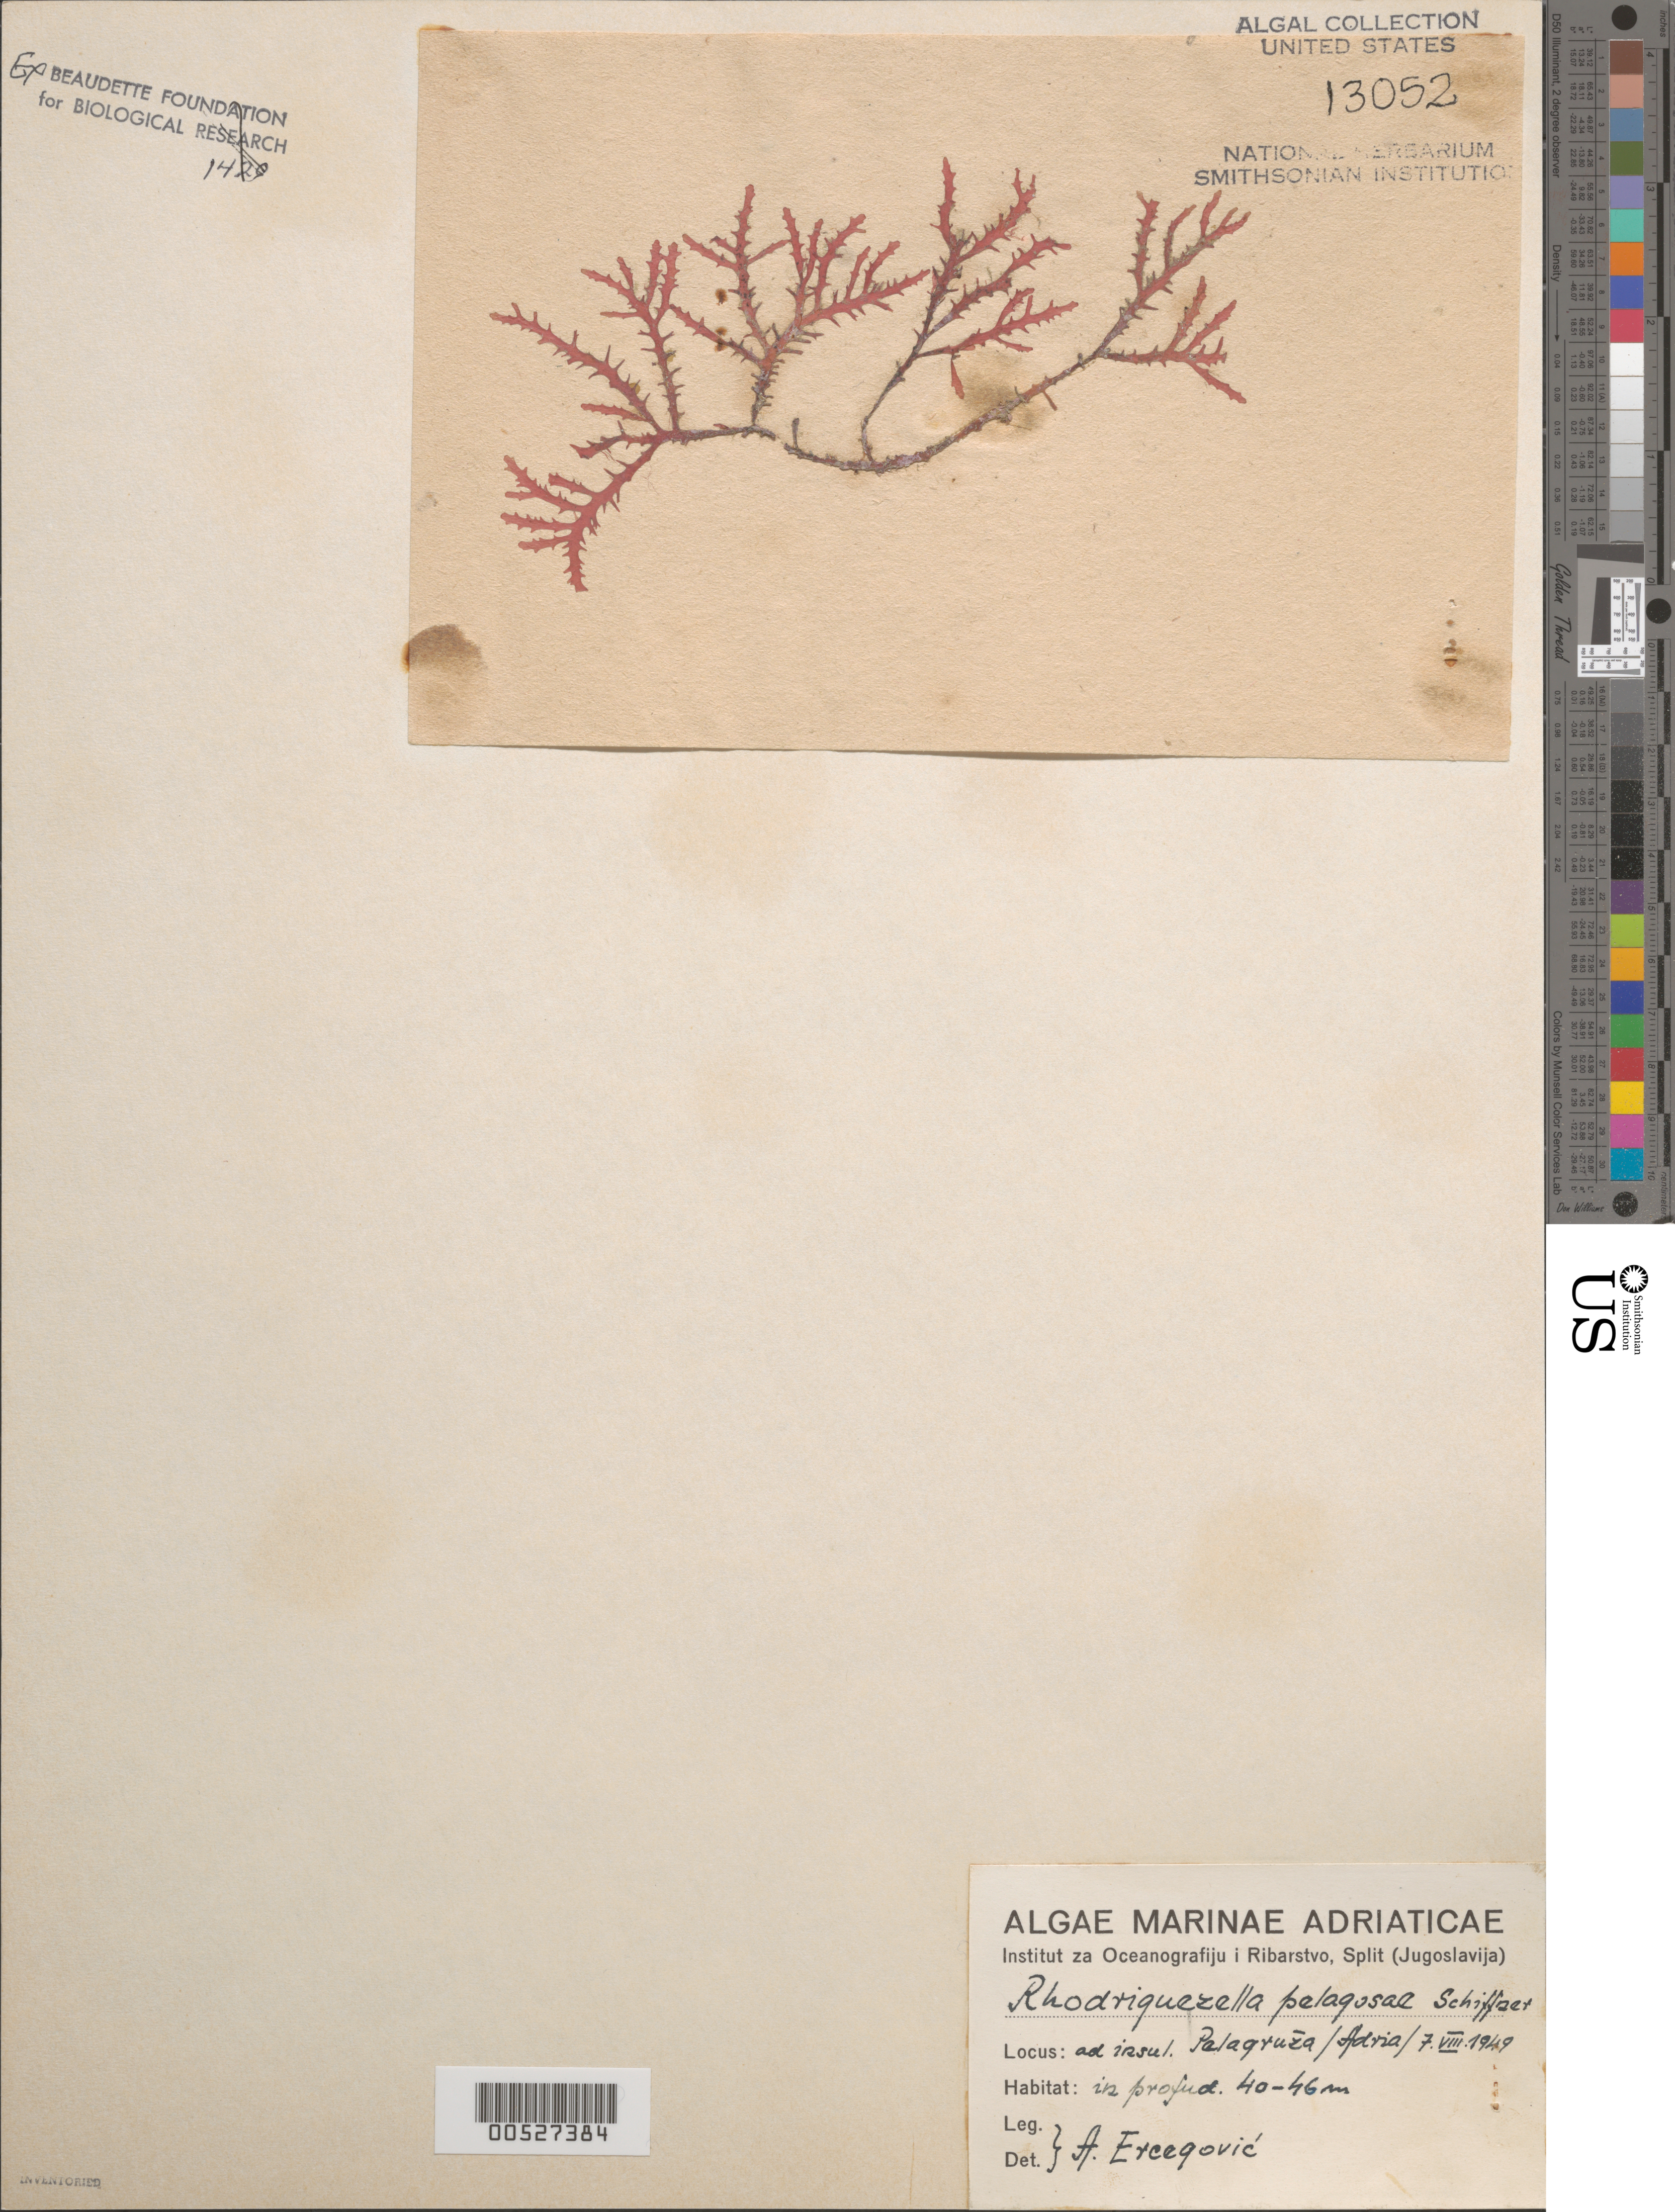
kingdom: Plantae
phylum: Rhodophyta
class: Florideophyceae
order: Ceramiales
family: Rhodomelaceae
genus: Osmundea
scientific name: Osmundea pelagosae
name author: (Schiffner) K.W. Nam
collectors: A. Ercegovic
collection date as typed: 07 Aug 1949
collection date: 1949-08-07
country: Croatia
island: Palagruza Islands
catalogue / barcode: US 13052